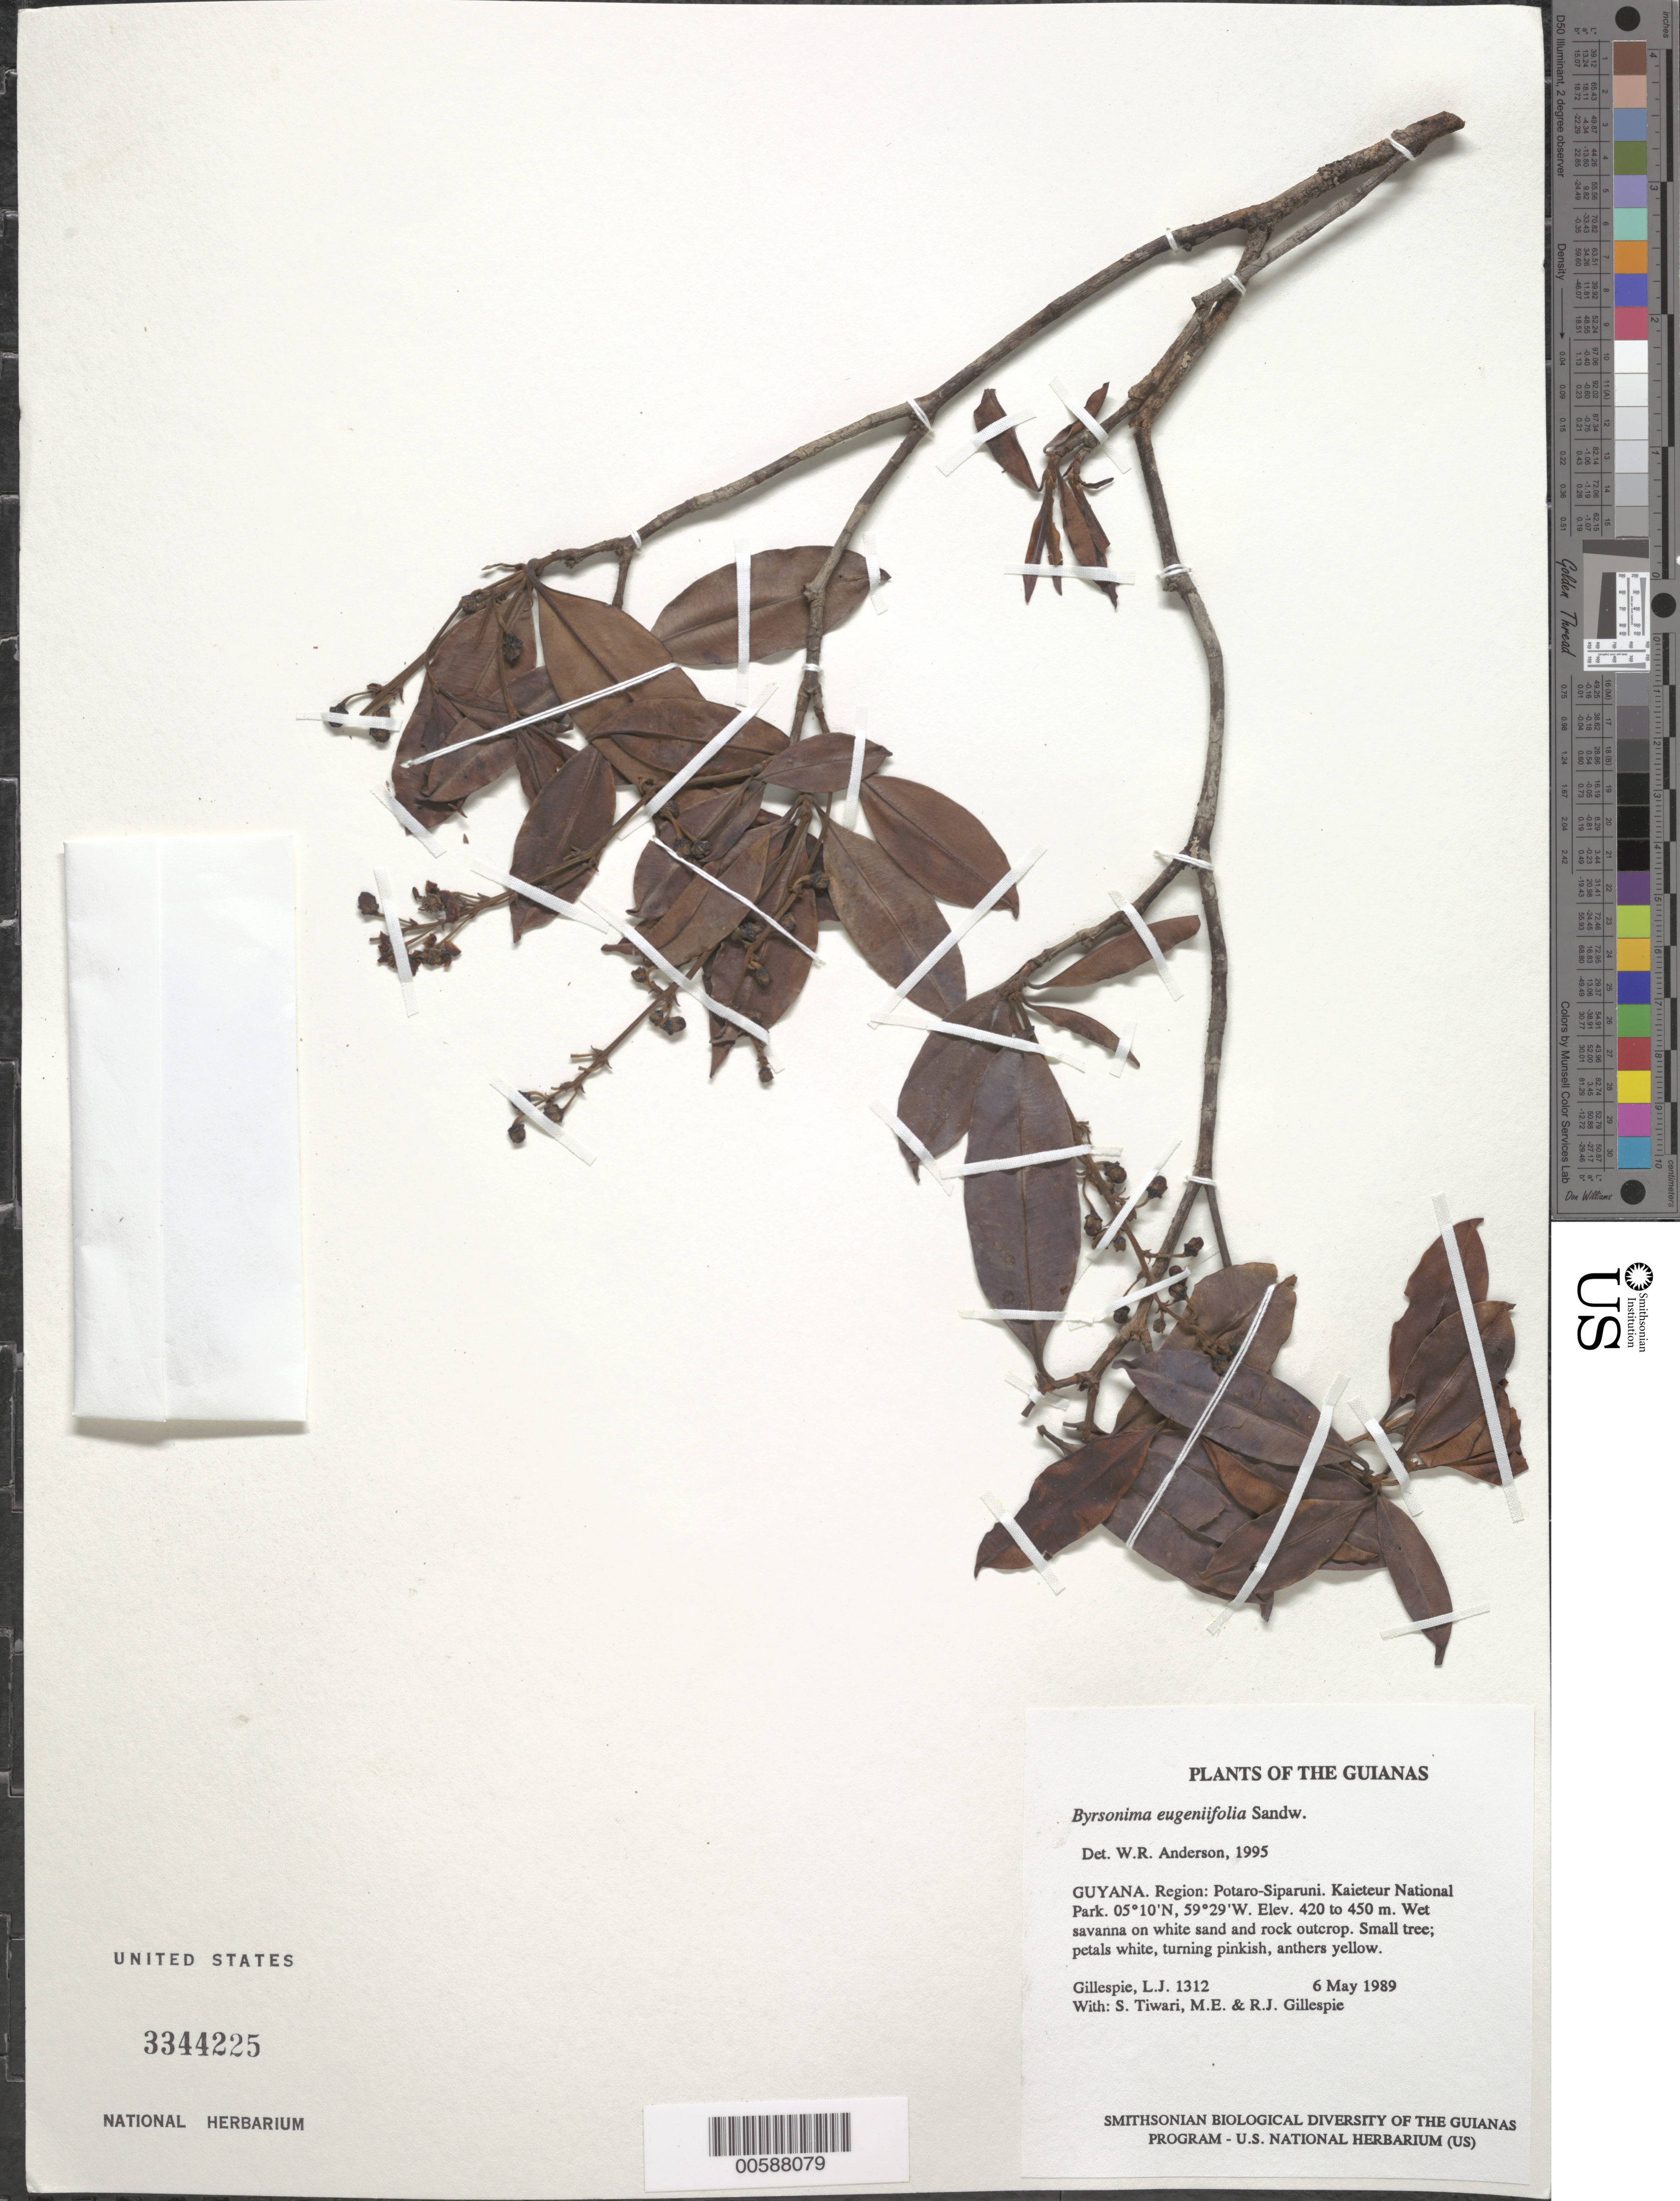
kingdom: Plantae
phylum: Tracheophyta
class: Magnoliopsida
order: Malpighiales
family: Malpighiaceae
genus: Byrsonima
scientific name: Byrsonima eugeniifolia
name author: Sandwith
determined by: Anderson, W. R., (MICH), University of Michigan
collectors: L. J. Gillespie, S. Tiwari, M. Gillespie & R. Gillespie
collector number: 1312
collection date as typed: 6 May 1989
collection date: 1989-05-06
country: Guyana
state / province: Potaro-Siparuni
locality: Kaieteur National Park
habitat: Wet savanna on white sand and rock outcrop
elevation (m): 420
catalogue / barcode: US 3344225